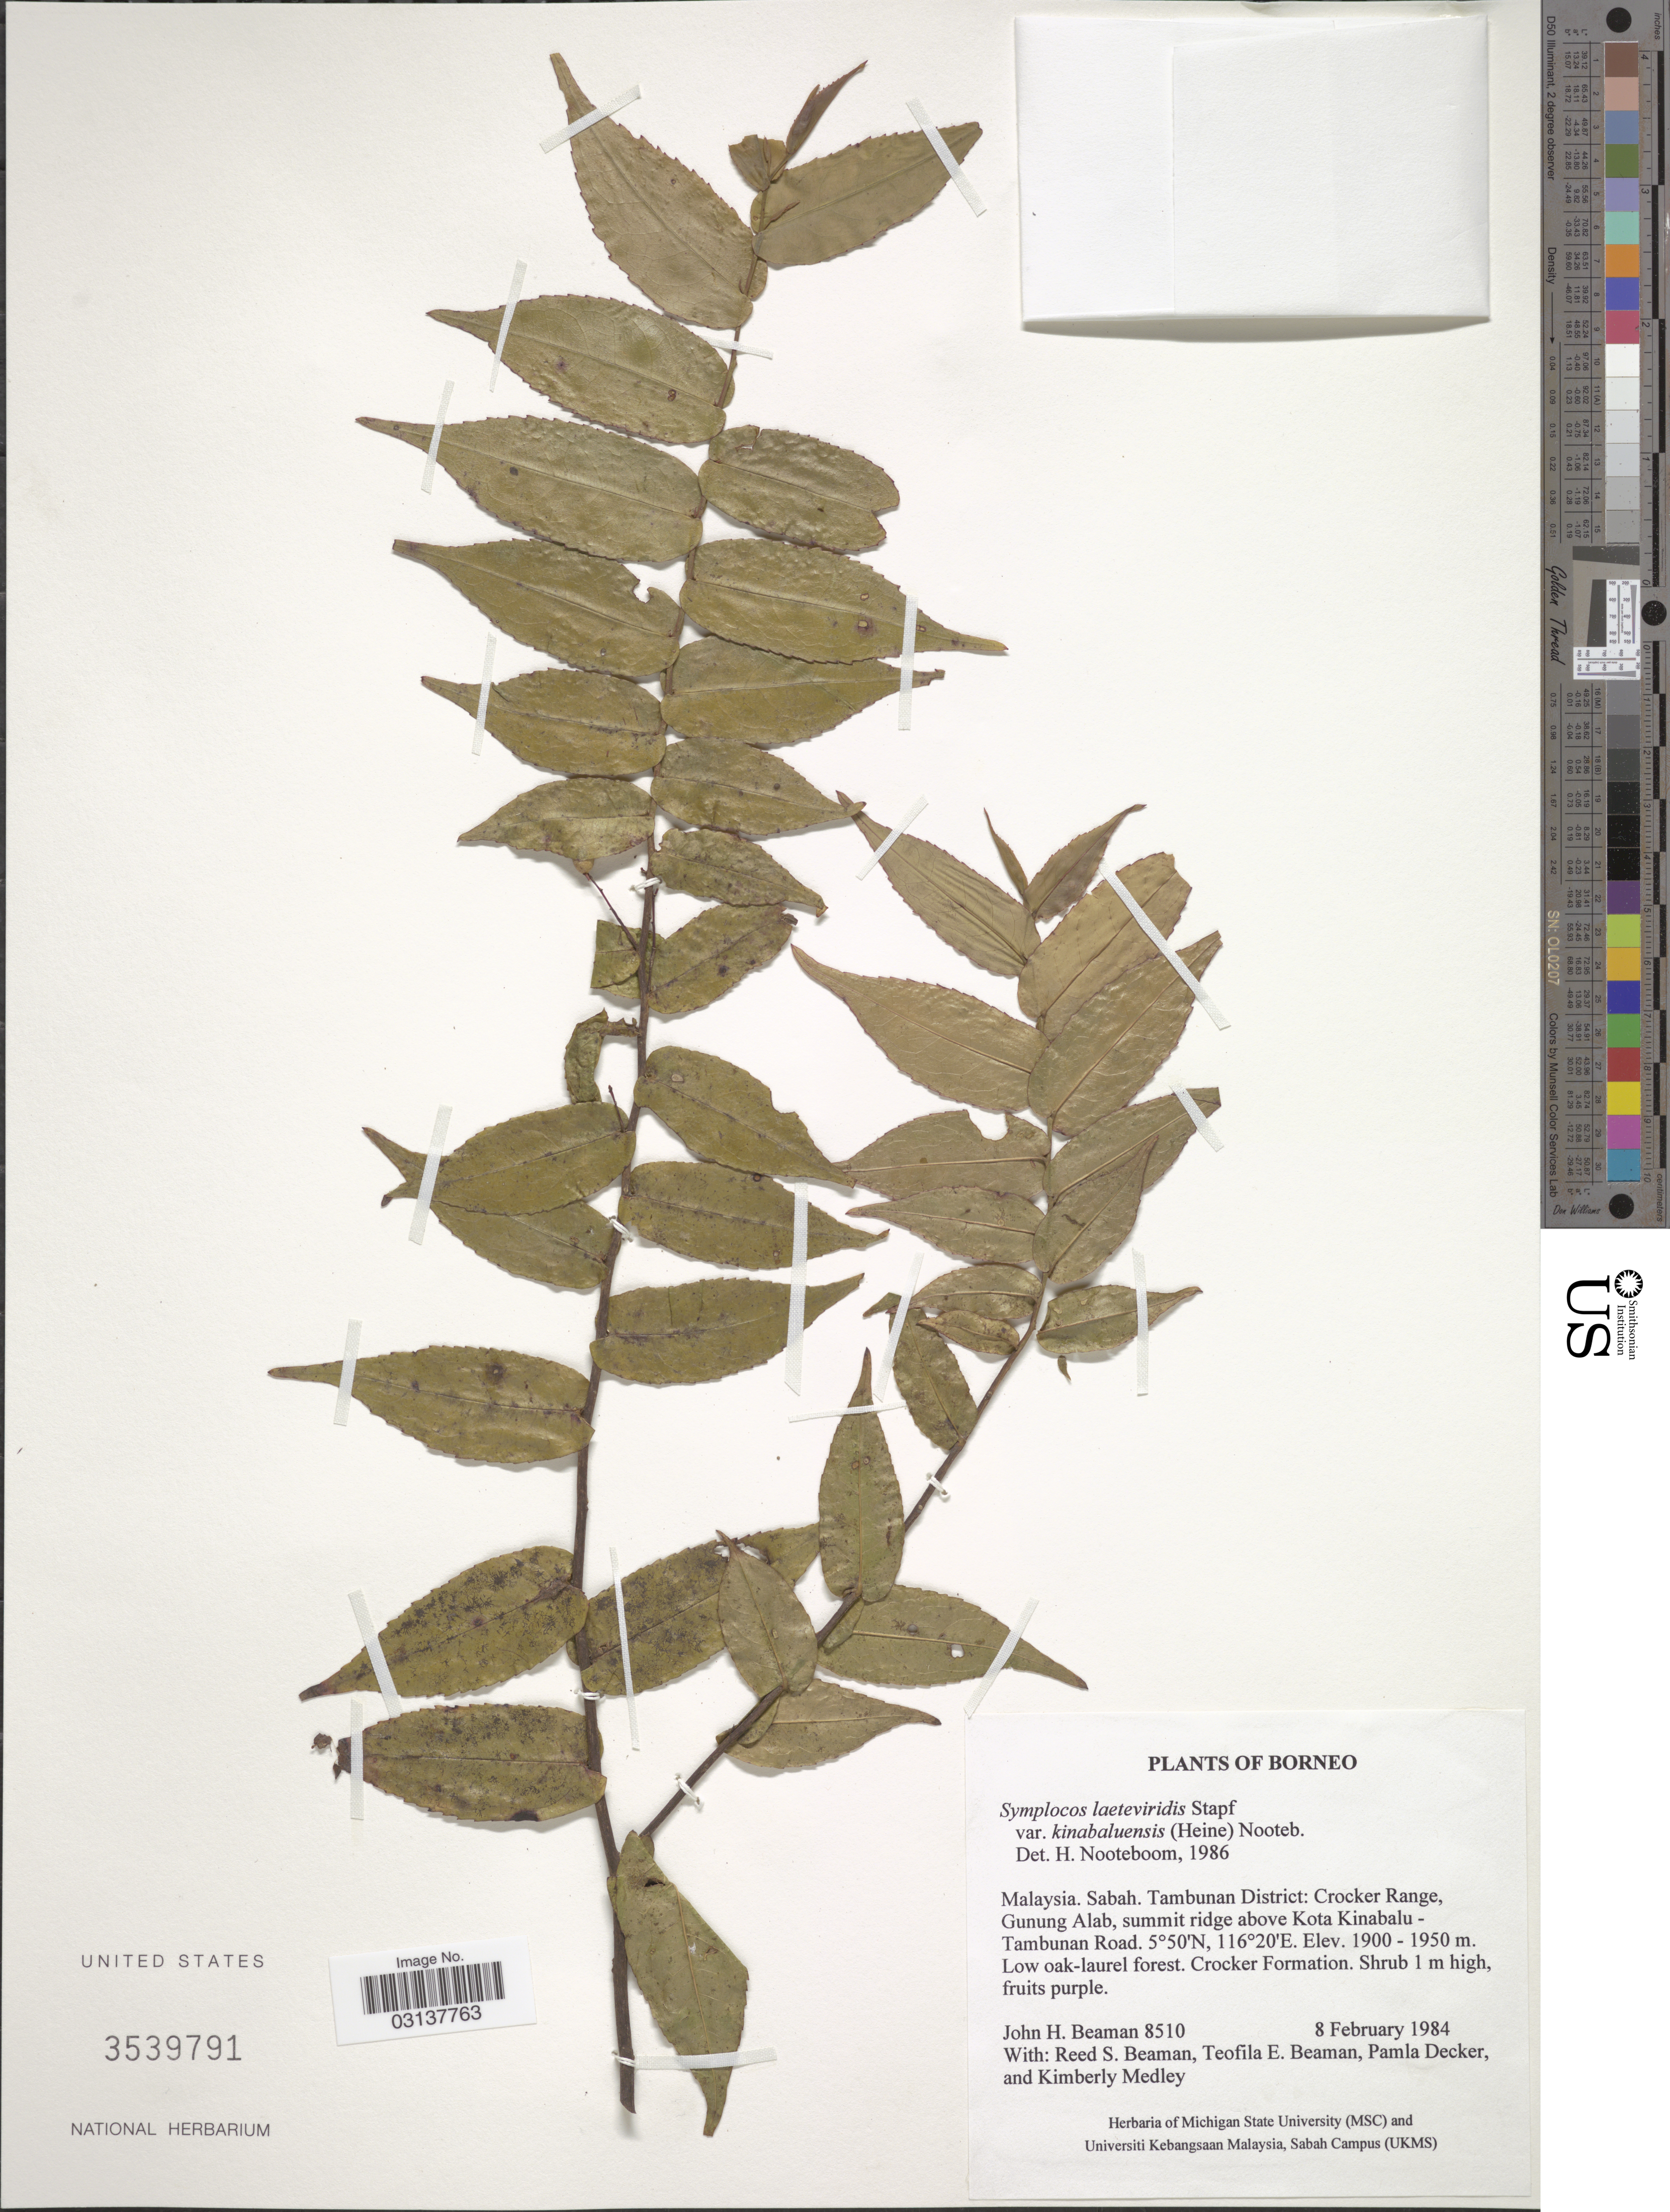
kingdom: Plantae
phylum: Tracheophyta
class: Magnoliopsida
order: Ericales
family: Symplocaceae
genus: Symplocos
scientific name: Symplocos laeteviridis var. kinabaluensis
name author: (Heine) Noot.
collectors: J. H. Beaman, R. S. Beaman, T. E. Beaman, P. Decker & K. Medley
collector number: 8510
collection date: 1984-02-08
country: Malaysia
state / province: Sabah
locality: Tambunan District: Crocker Range, Gunung Alab, summit ridge above Kota Kinabalu - Tambunan Road, Crocker Formation.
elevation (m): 1900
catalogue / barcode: US 3539791